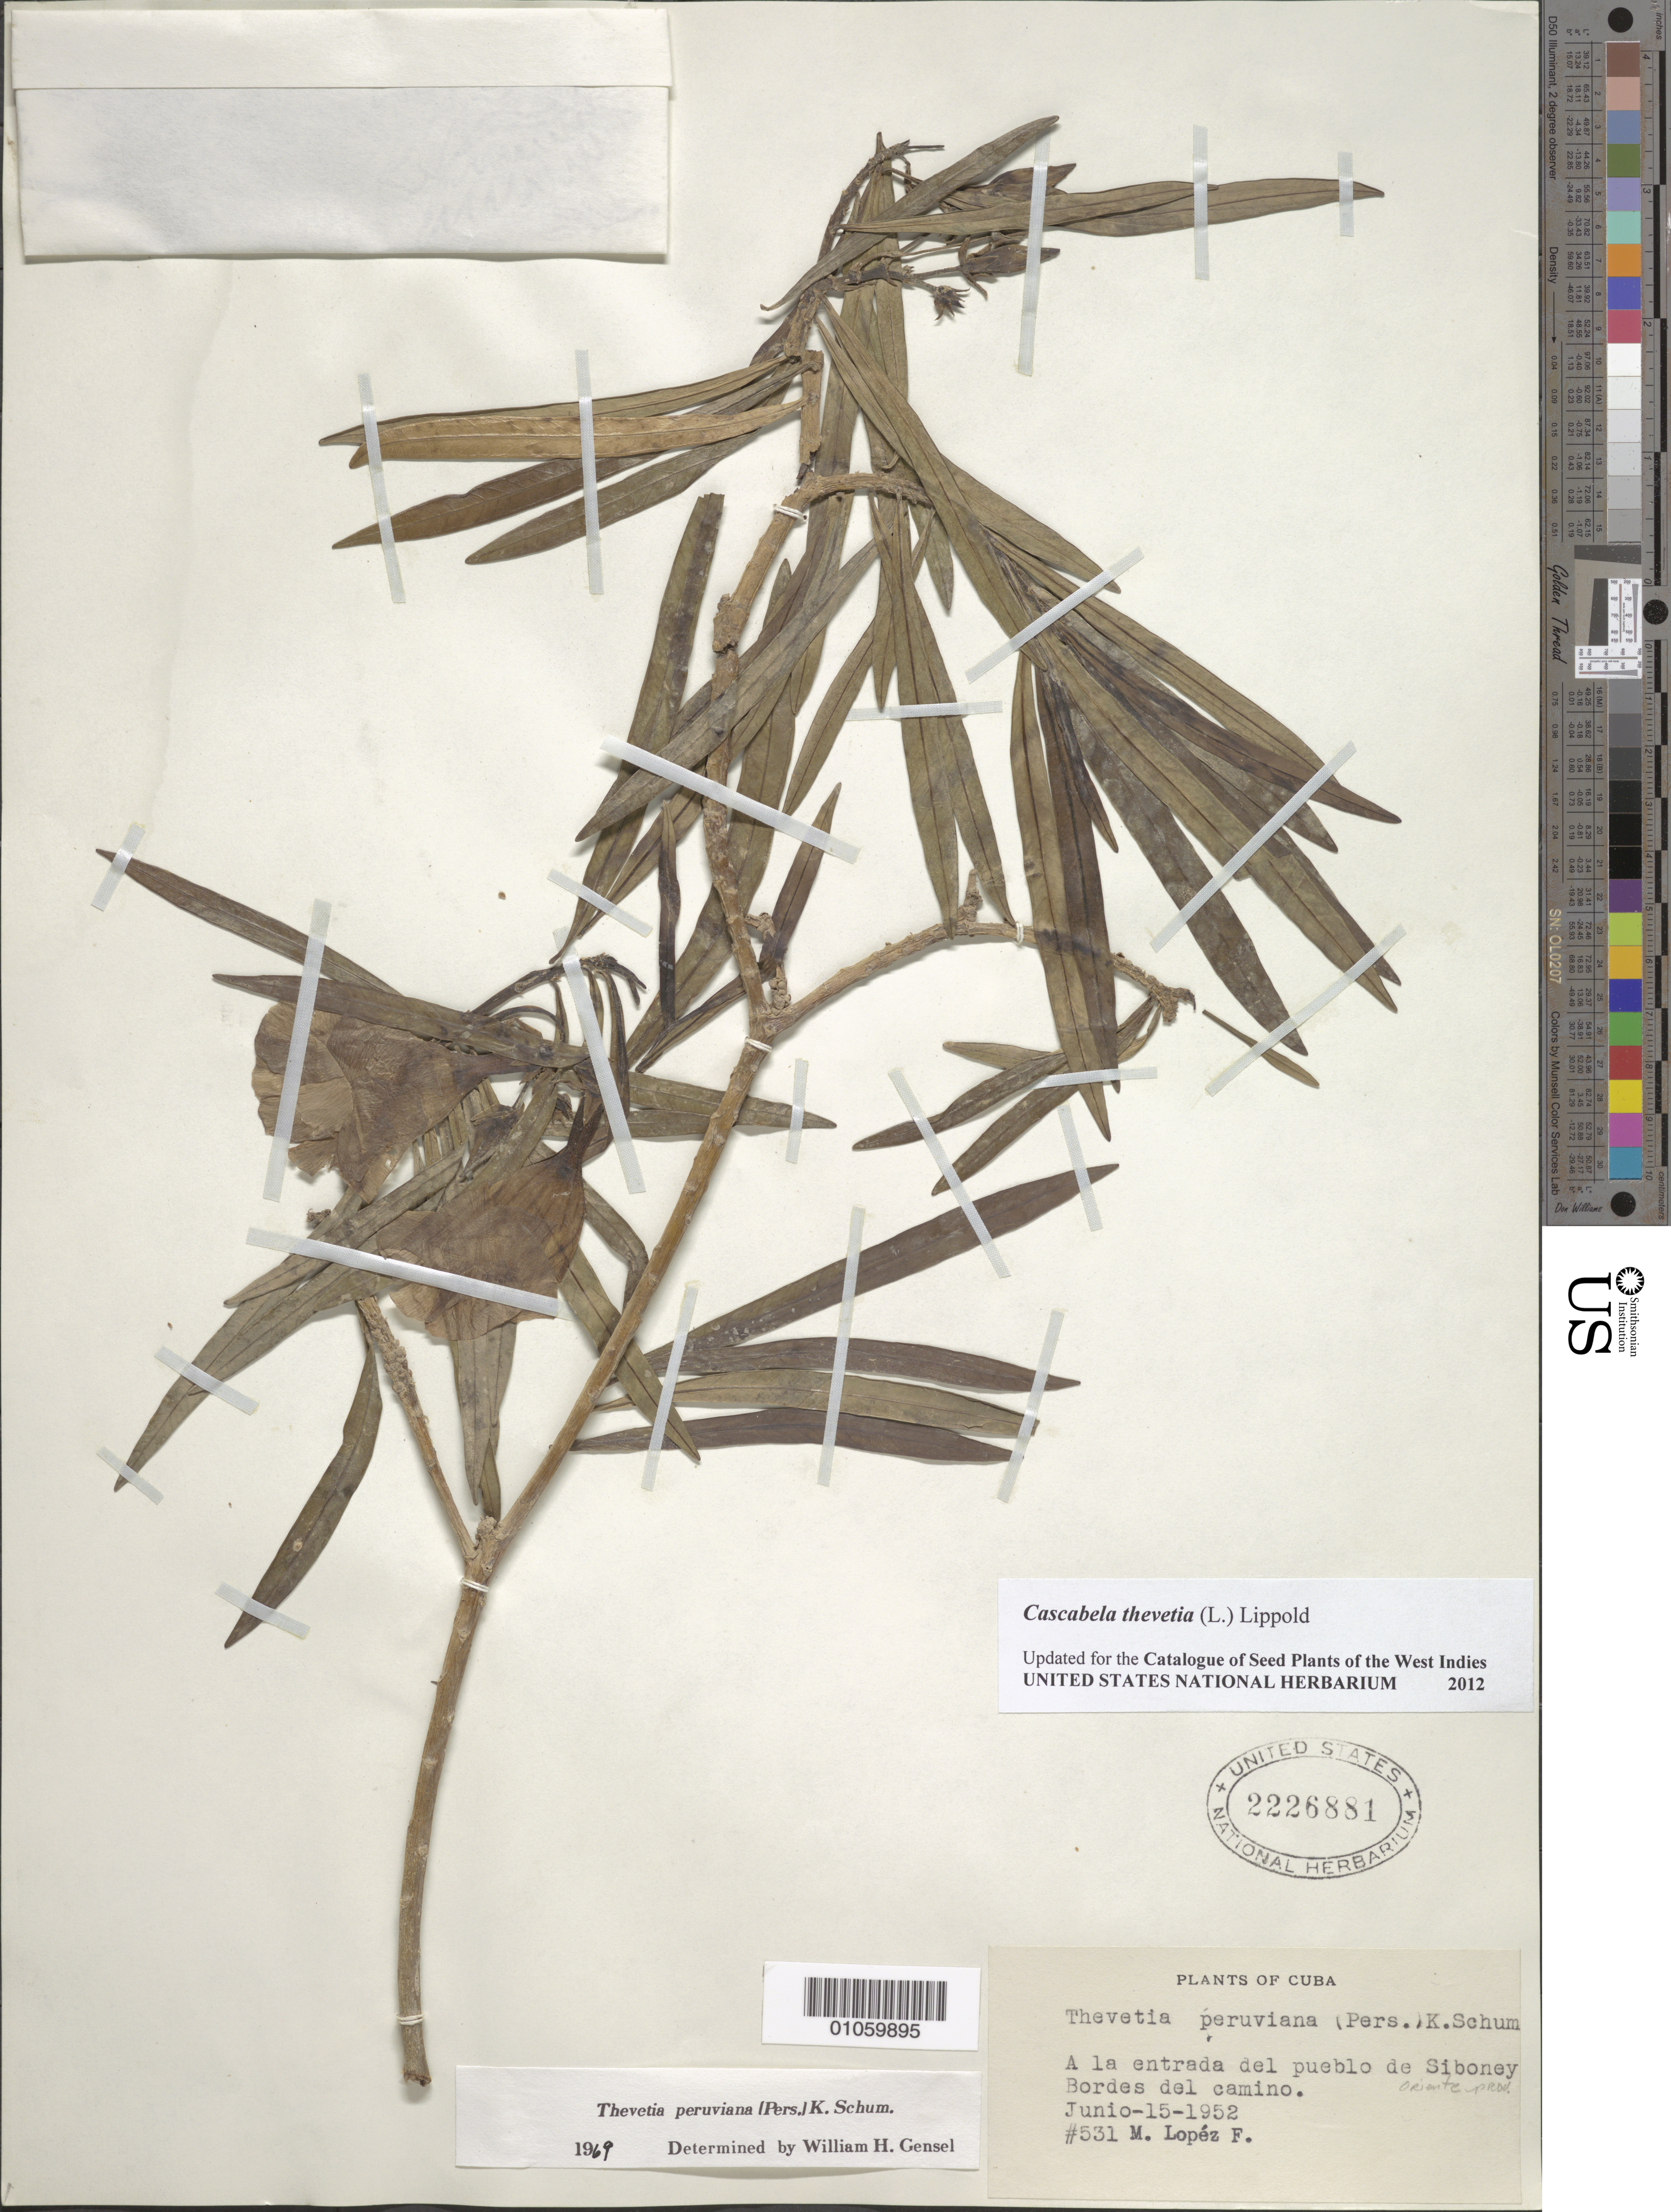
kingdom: Plantae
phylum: Tracheophyta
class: Magnoliopsida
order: Gentianales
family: Apocynaceae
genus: Cascabela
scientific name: Cascabela thevetia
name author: (L.) Lippold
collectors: M. López Figueiras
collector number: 531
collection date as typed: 15 Jun 1952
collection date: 1952-06-15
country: Cuba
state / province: Oriente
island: Cuba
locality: A la entrada del pueblo de Siboney Bords del camino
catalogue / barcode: US 2226881